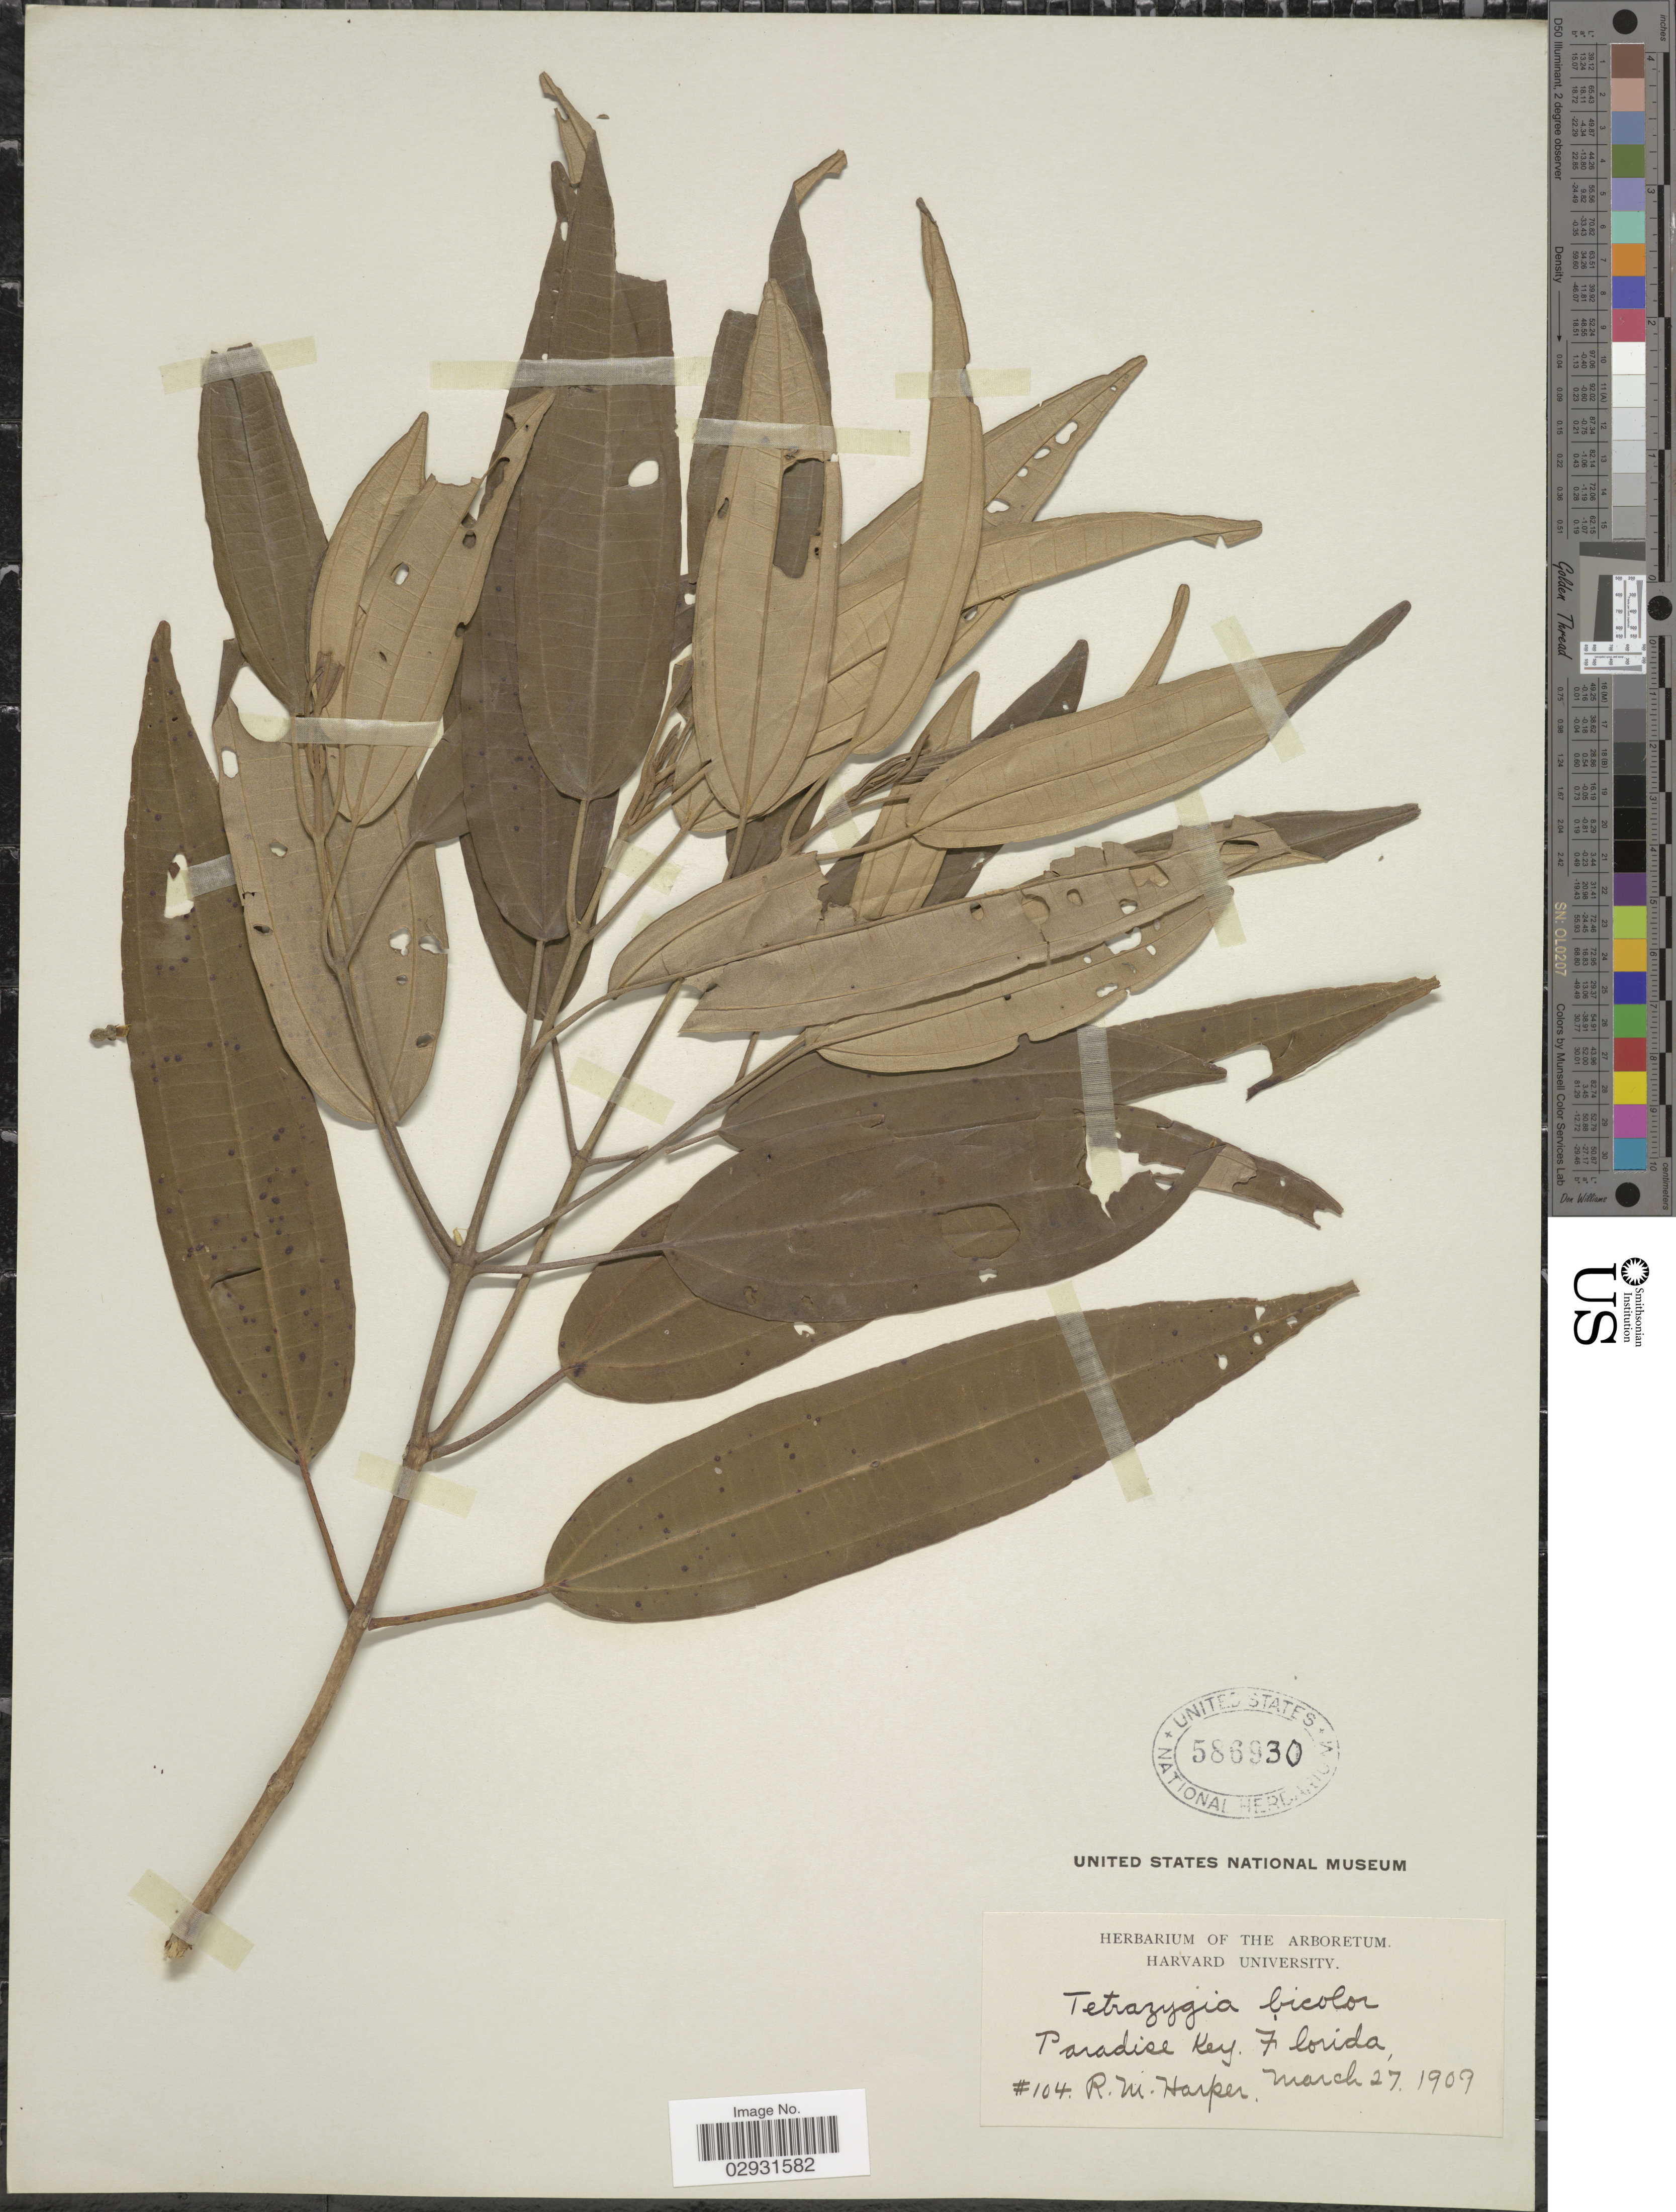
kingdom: Plantae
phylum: Tracheophyta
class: Magnoliopsida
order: Myrtales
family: Melastomataceae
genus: Tetrazygia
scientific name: Tetrazygia bicolor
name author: (Mill.) Cogn.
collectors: R. Harper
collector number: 104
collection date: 1909-03-27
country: United States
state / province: Florida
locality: Paradise Key.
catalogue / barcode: US 586930